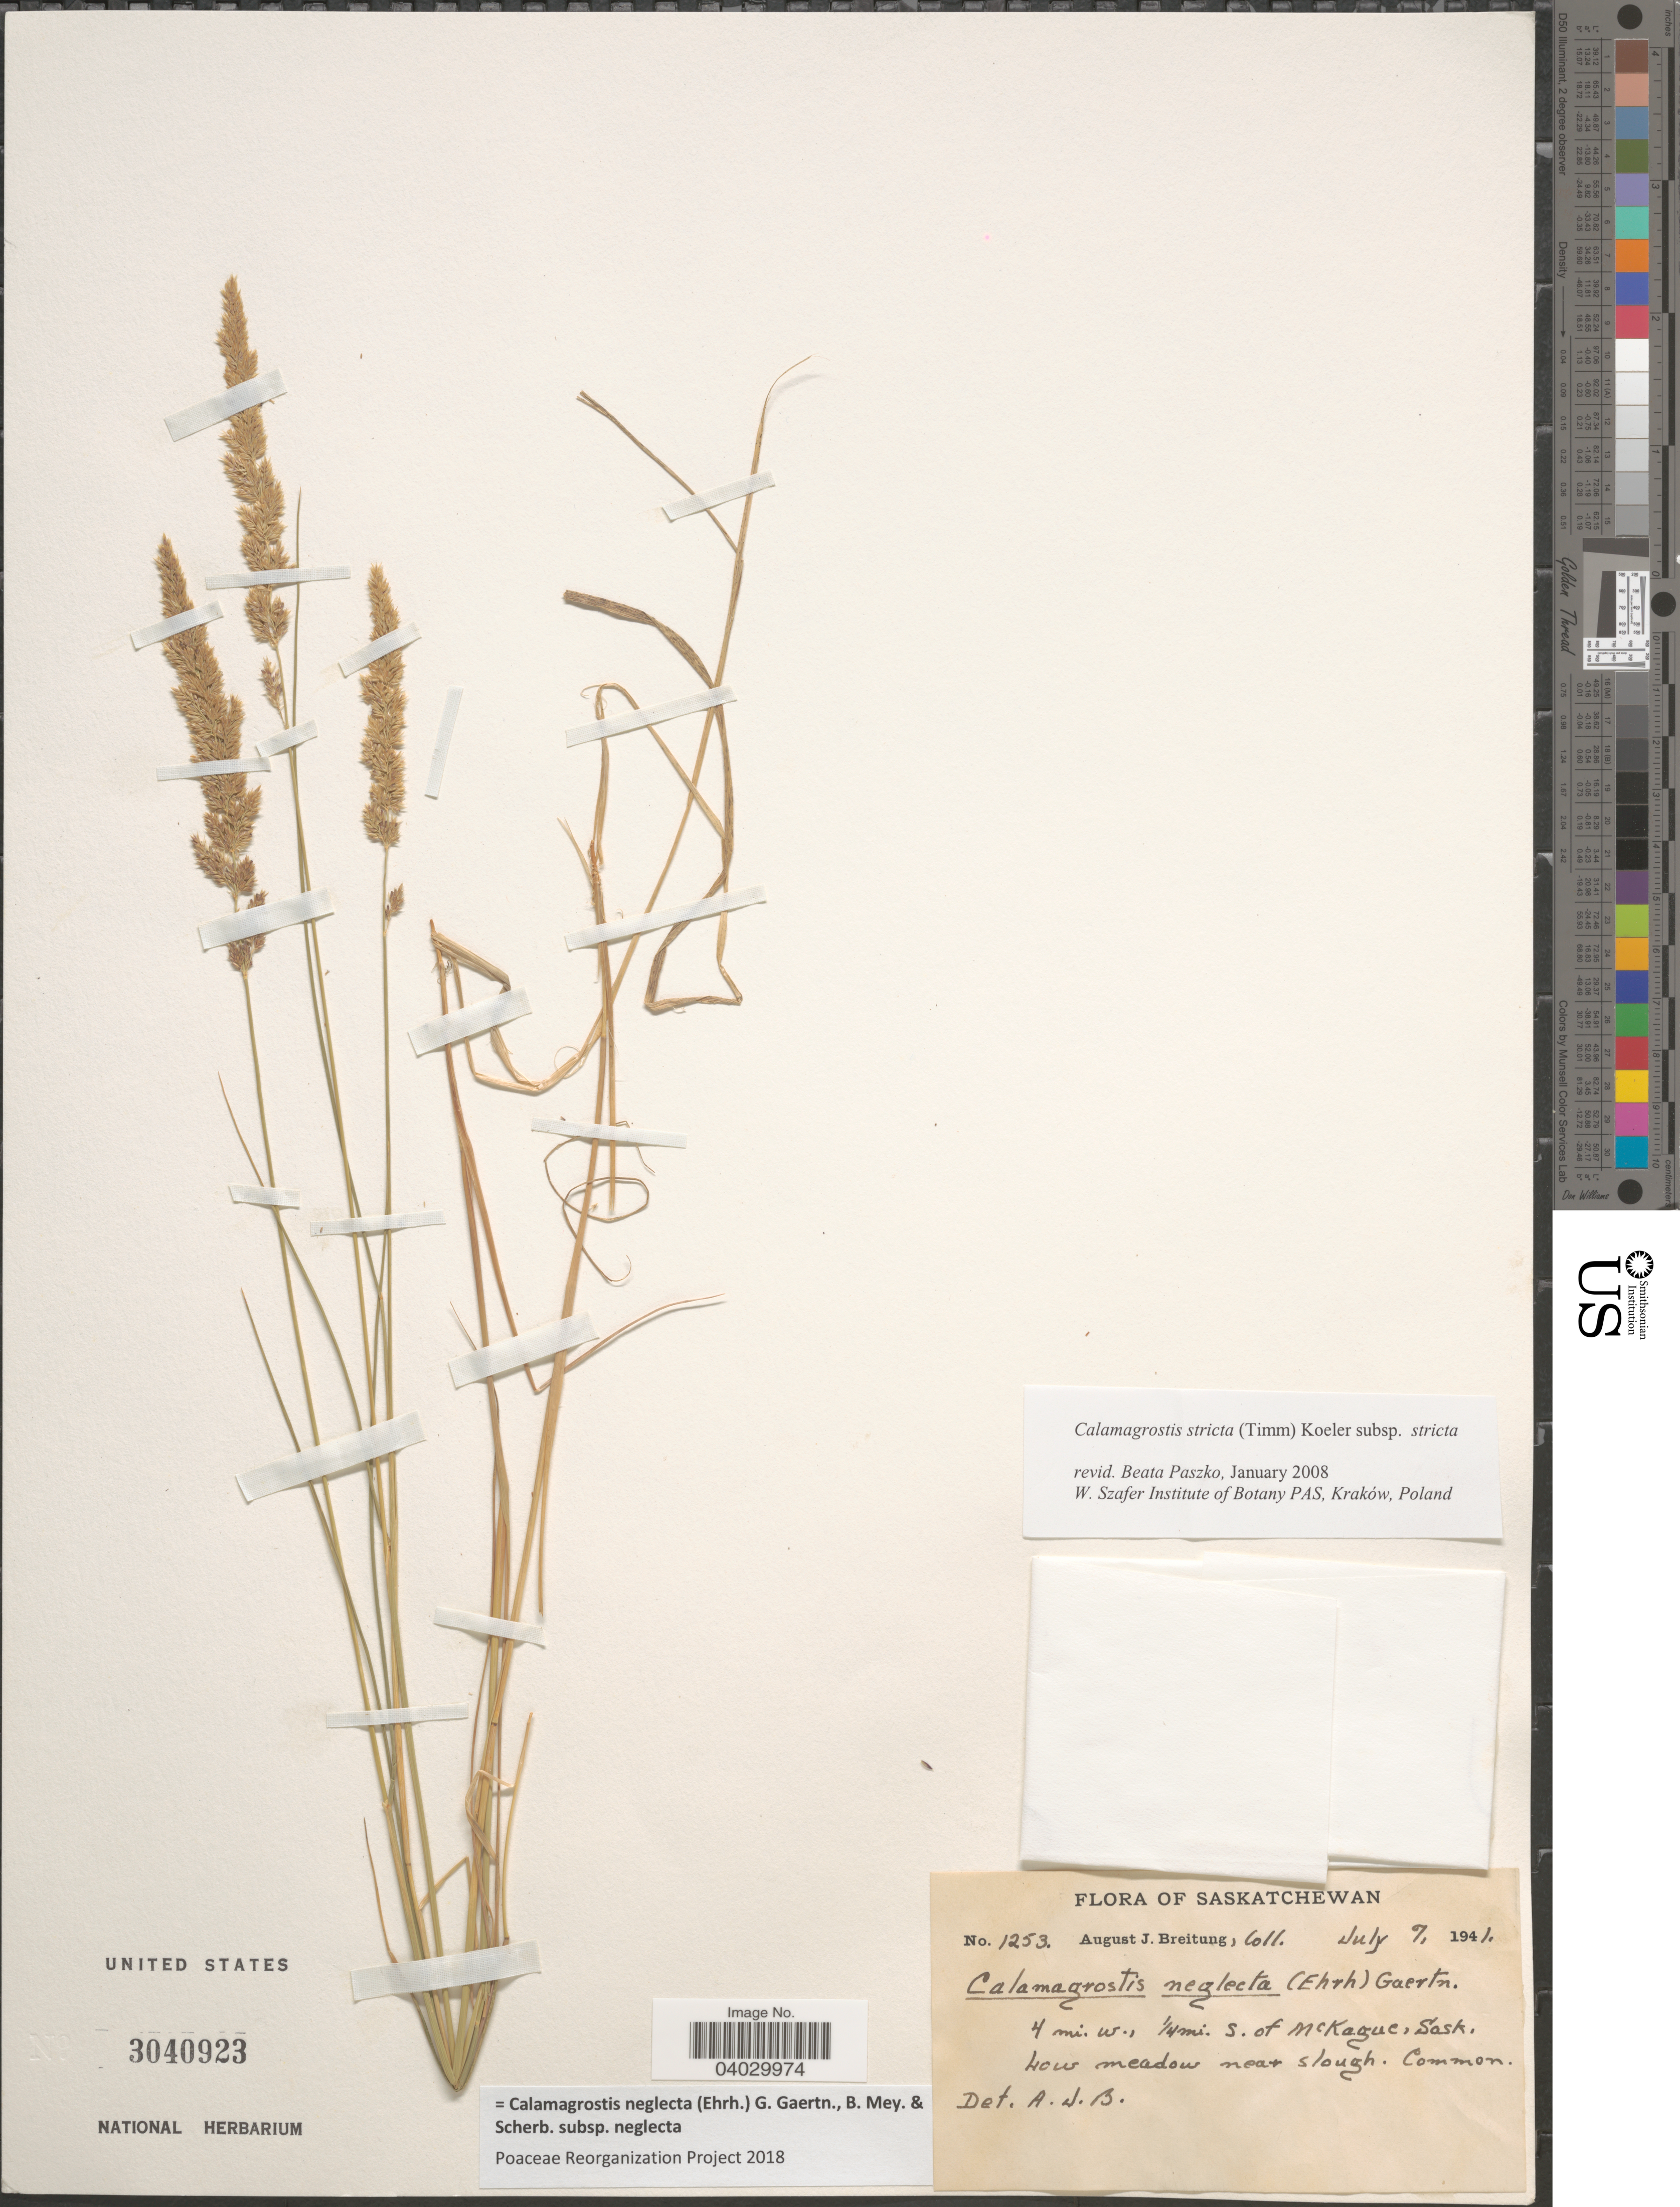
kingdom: Plantae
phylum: Tracheophyta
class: Liliopsida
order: Poales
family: Poaceae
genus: Calamagrostis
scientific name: Calamagrostis neglecta subsp. neglecta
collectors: A. Breitung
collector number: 1253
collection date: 1941-07-07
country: Canada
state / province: Saskatchewan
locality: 4 mi. w., ¼mi. S. of McKague, low meadow near slough.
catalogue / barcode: US 3040923